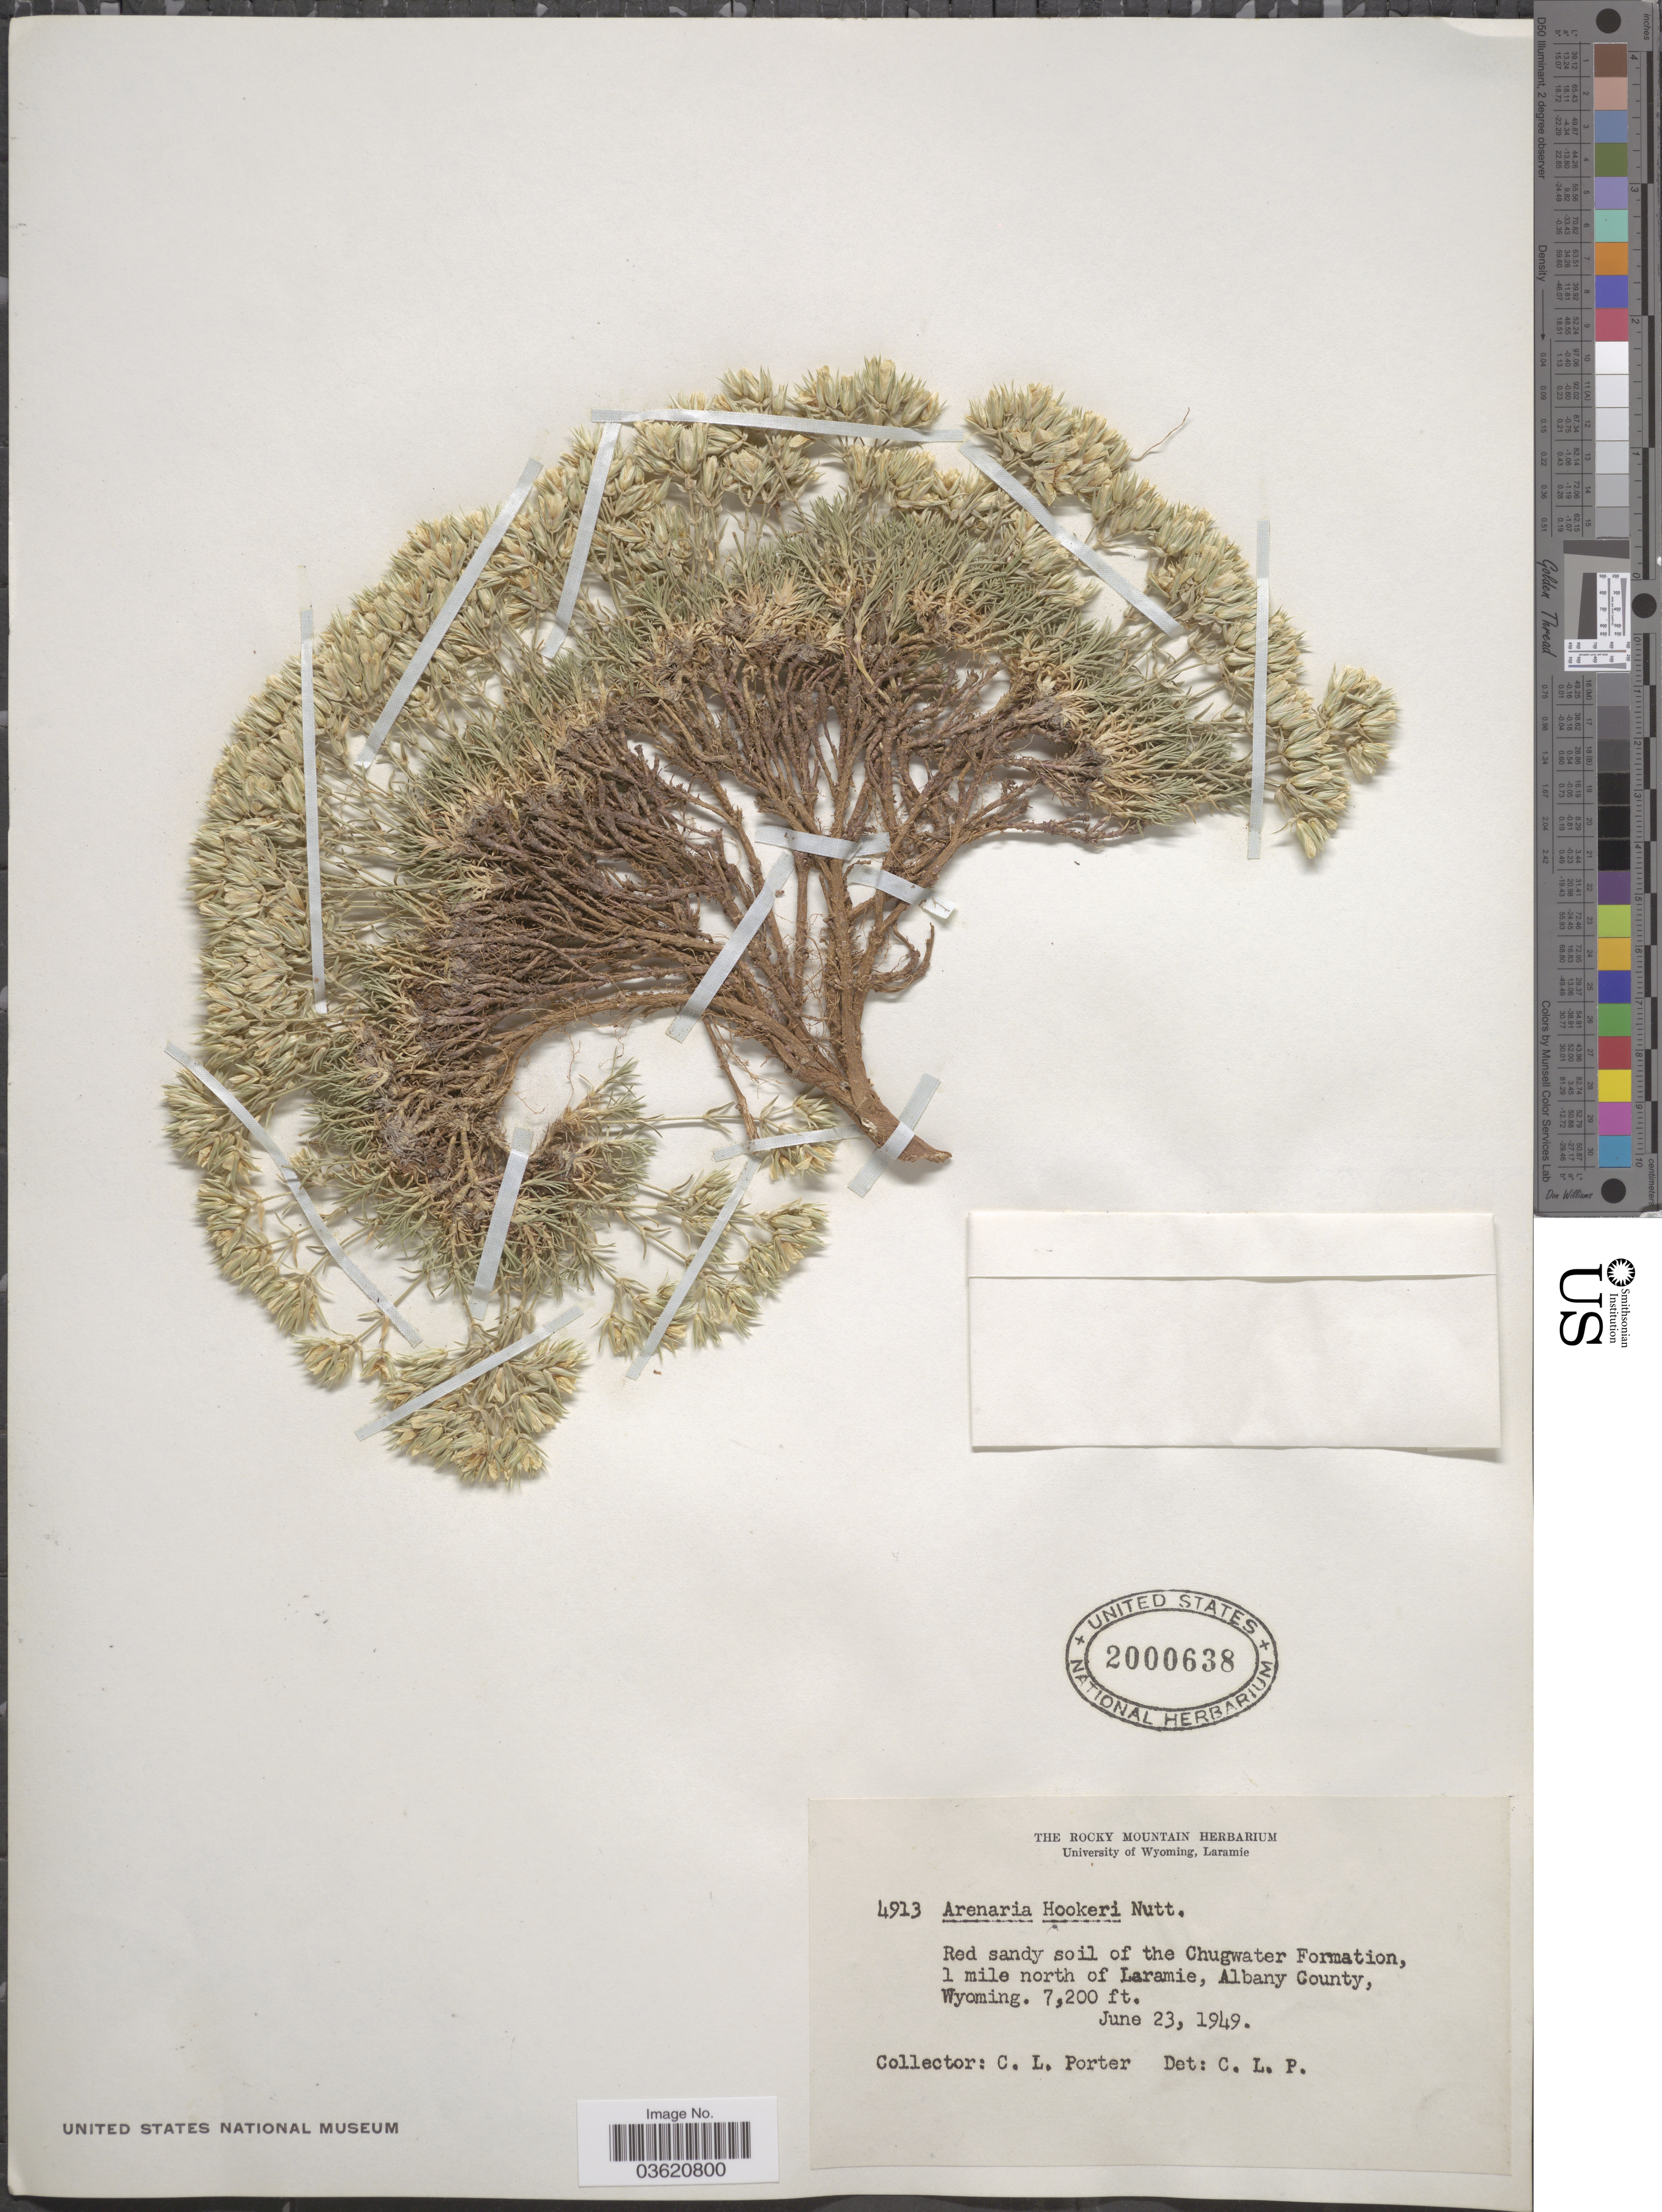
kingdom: Plantae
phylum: Tracheophyta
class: Magnoliopsida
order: Caryophyllales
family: Caryophyllaceae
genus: Eremogone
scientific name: Eremogone hookeri var. hookeri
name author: (Nutt.) W.A. Weber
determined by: Strong, Mark T., (BOT), Smithsonian Institution - National Museum of Natural History (UNITED STATES)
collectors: C. L. Porter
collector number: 4913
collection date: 1949-06-23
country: United States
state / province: Wyoming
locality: The Chugwater Formation, 1 mile north of Laramie, Albany County.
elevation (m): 2195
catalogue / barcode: US 2000638